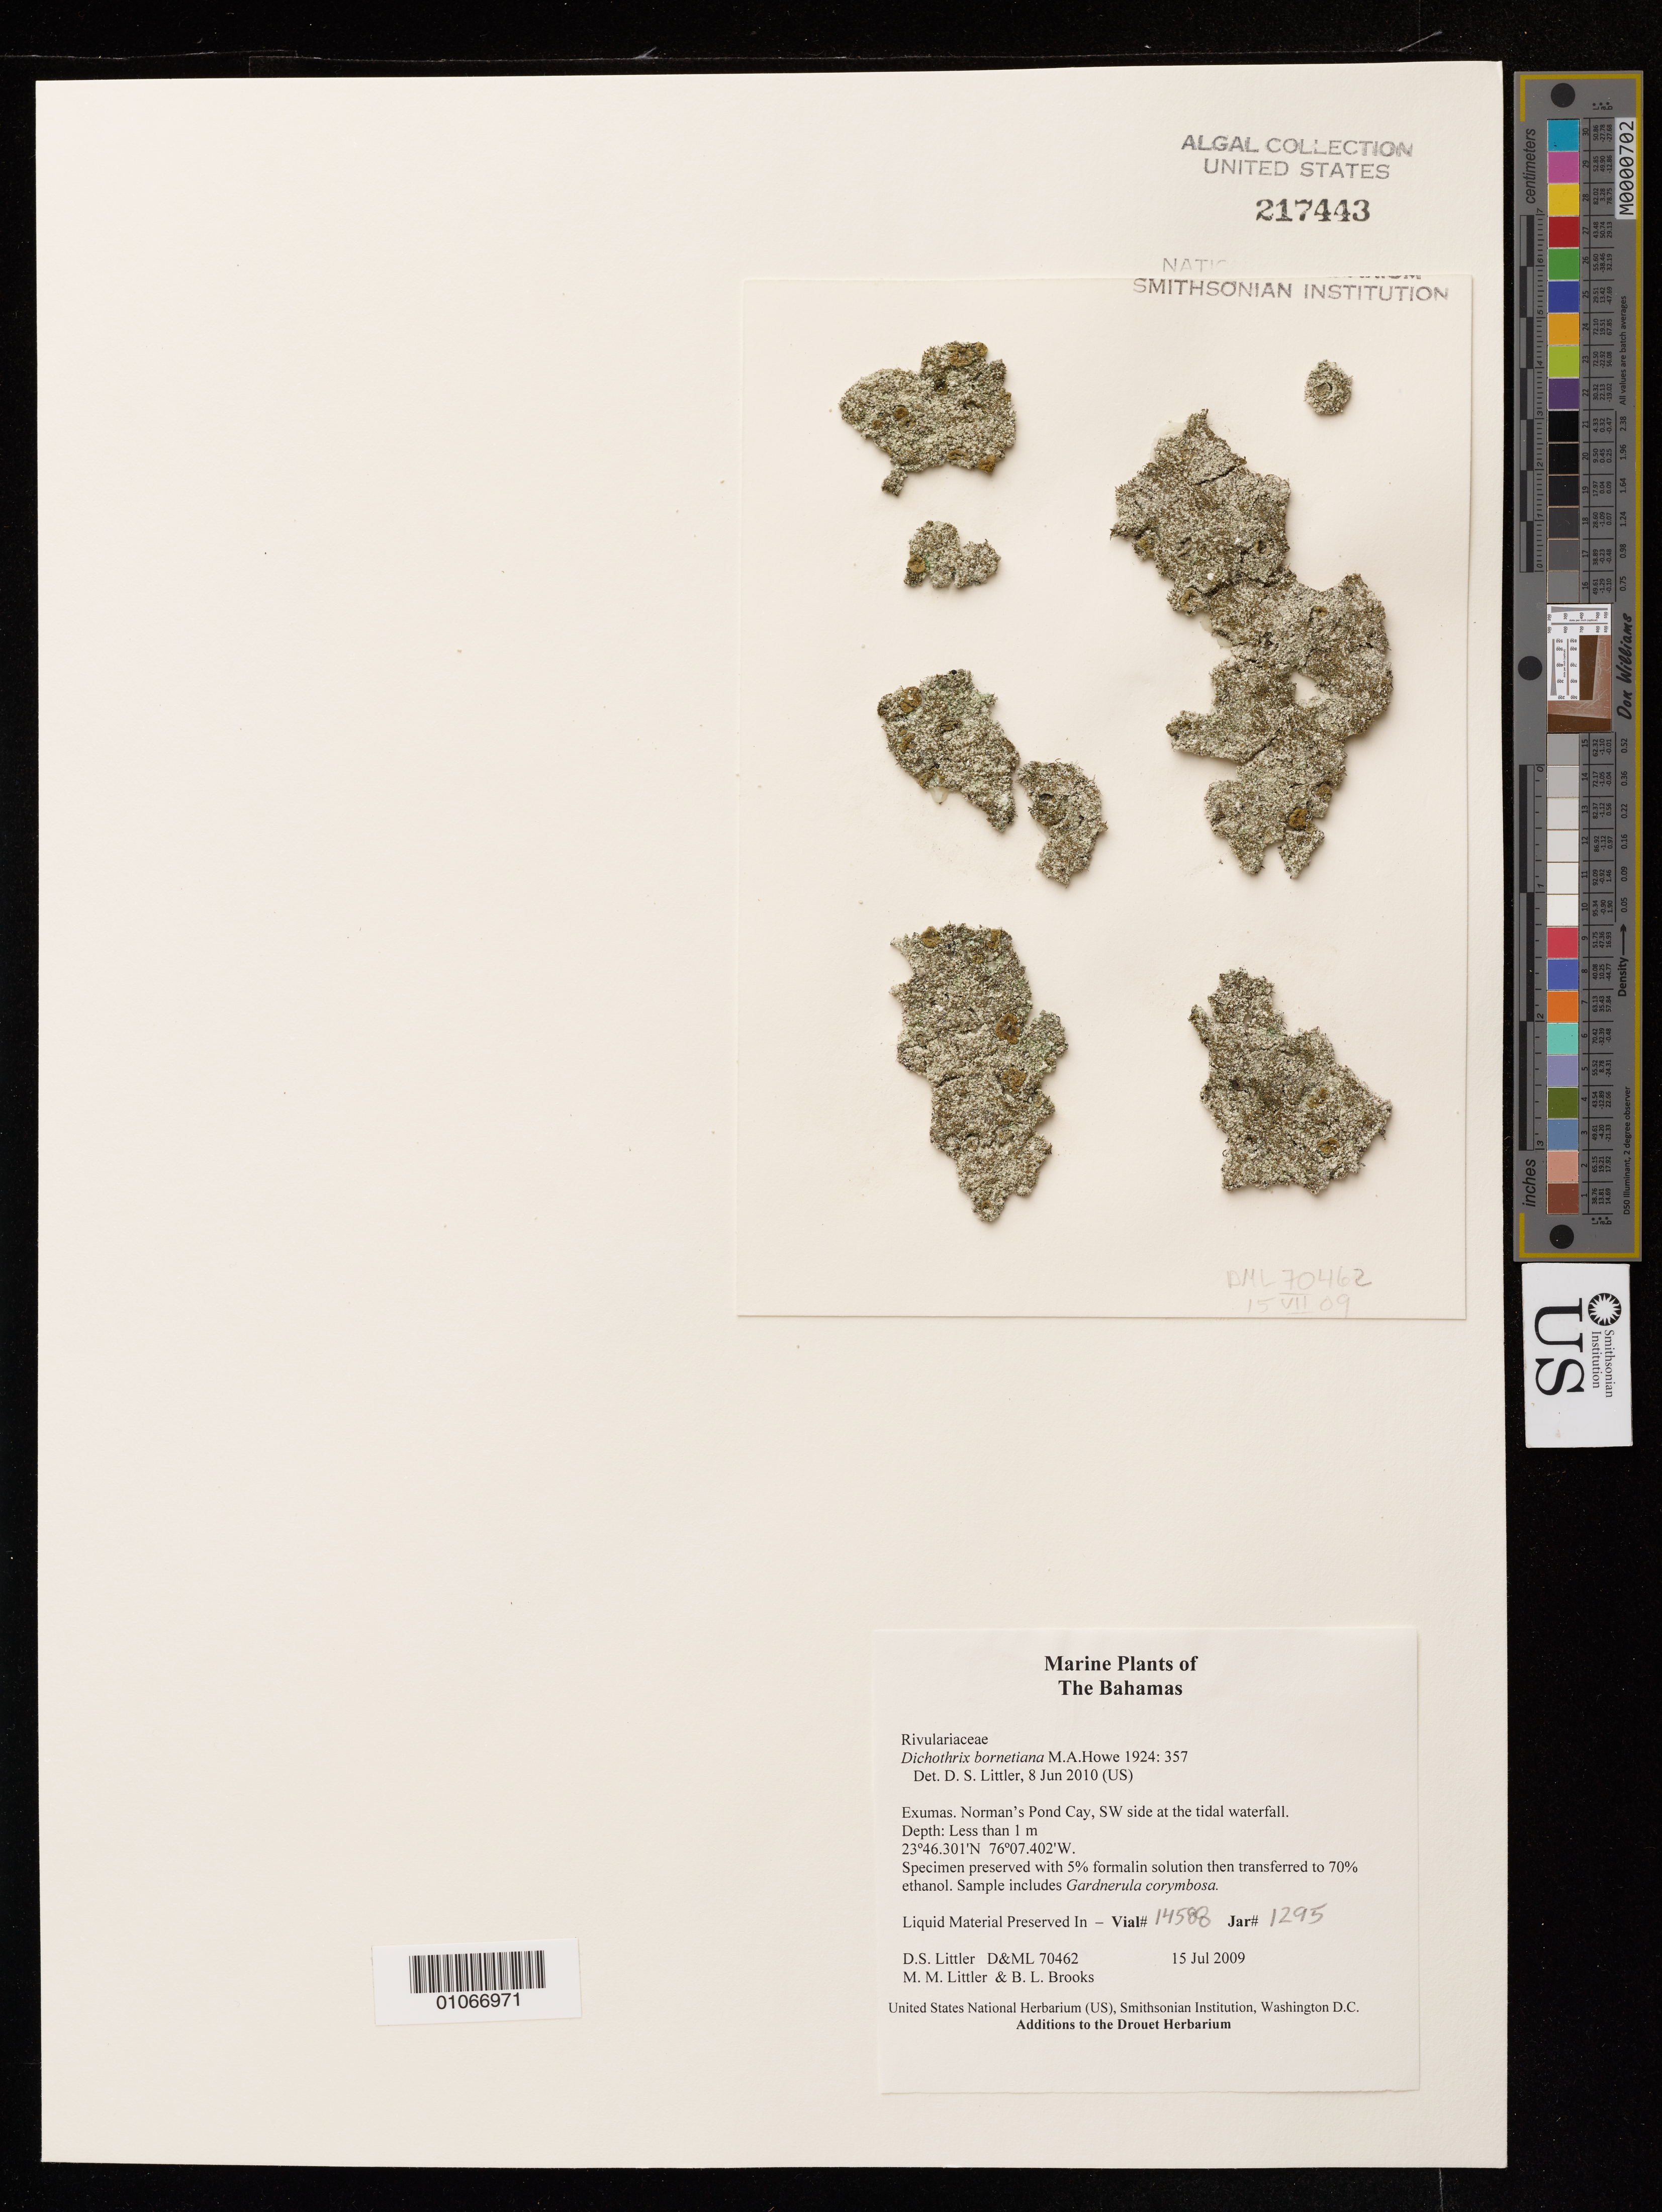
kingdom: Bacteria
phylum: Cyanobacteria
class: Cyanobacteriia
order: Cyanobacteriales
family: Rivulariaceae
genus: Dichothrix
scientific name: Dichothrix bornetiana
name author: M. Howe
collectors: D. S. Littler, M. M. Littler & B. Brooks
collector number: D&ML 70462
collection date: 2009-07-15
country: Bahamas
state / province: Exuma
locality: Exumas. Norman's Pond Cay, SW side at the tidal waterfall.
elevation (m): -1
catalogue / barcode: US 217443